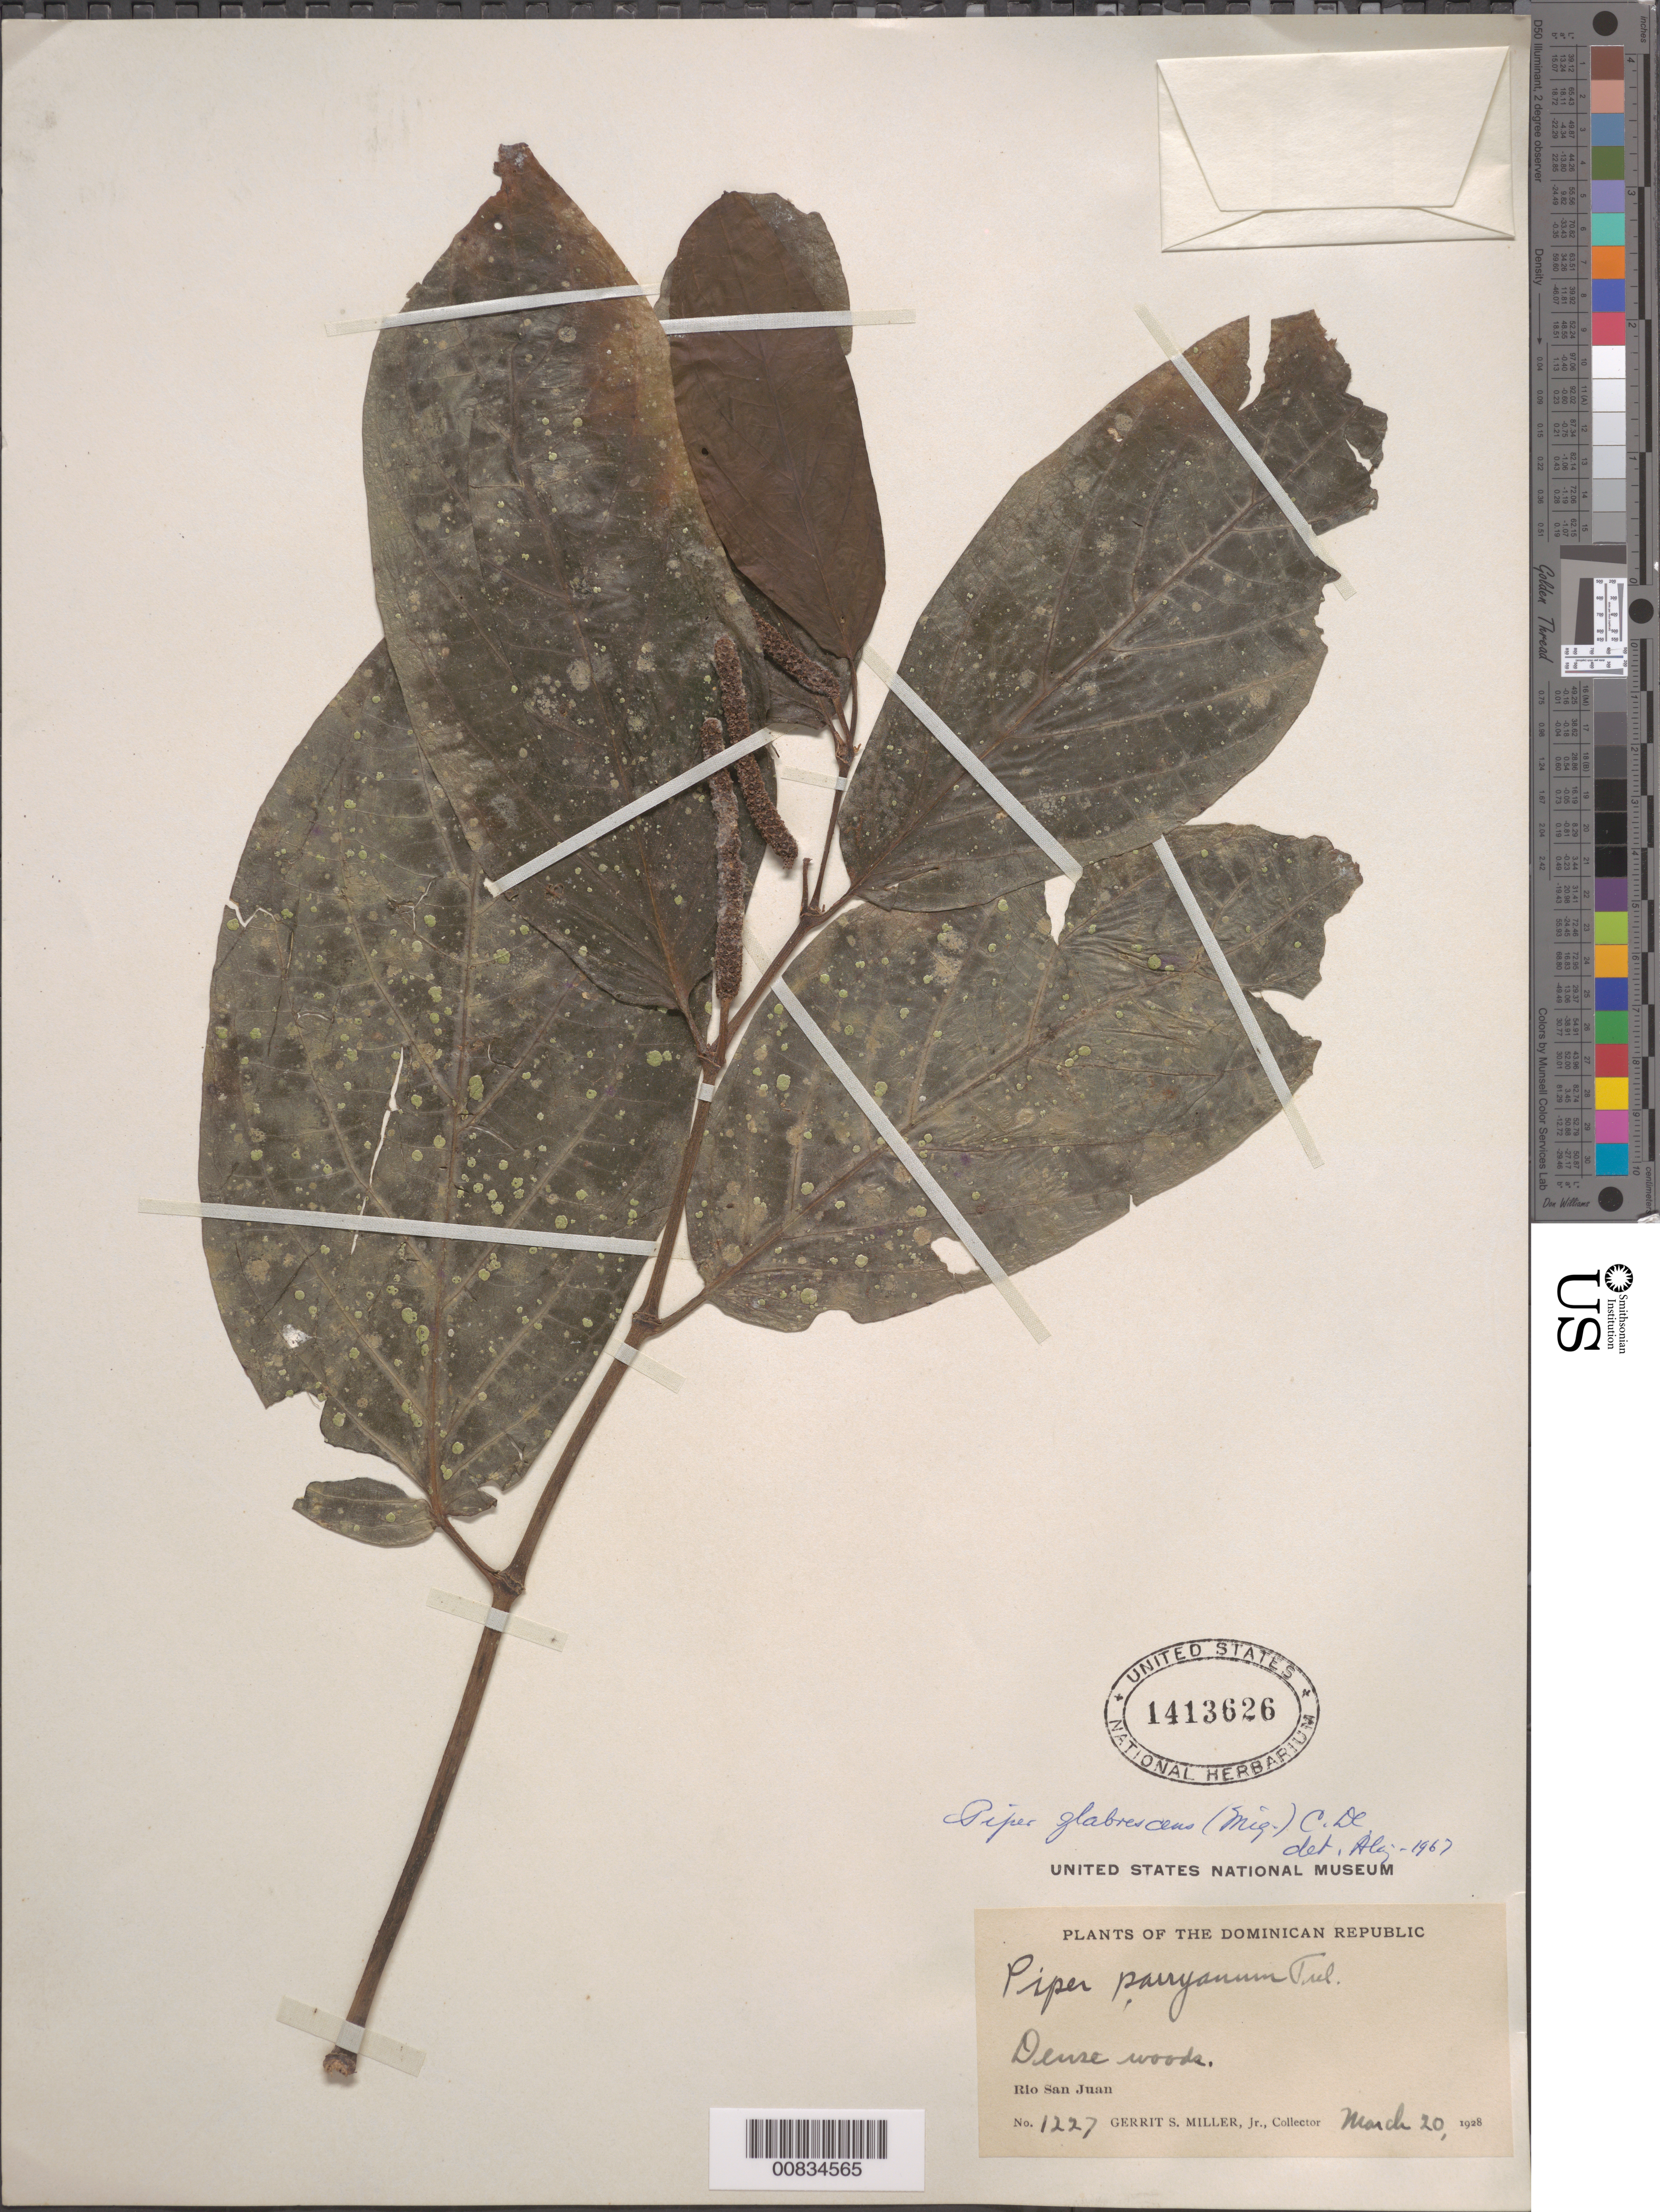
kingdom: Plantae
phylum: Tracheophyta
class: Magnoliopsida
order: Piperales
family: Piperaceae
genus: Piper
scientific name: Piper glabrescens var. venezuelense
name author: (C. DC.) Trel. & Yunck.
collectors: G. S. Miller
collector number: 1227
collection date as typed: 20 Mar 1928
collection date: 1928-03-20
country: Dominican Republic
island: Hispaniola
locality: Río San Juan.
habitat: Dense woods.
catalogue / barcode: US 1413626